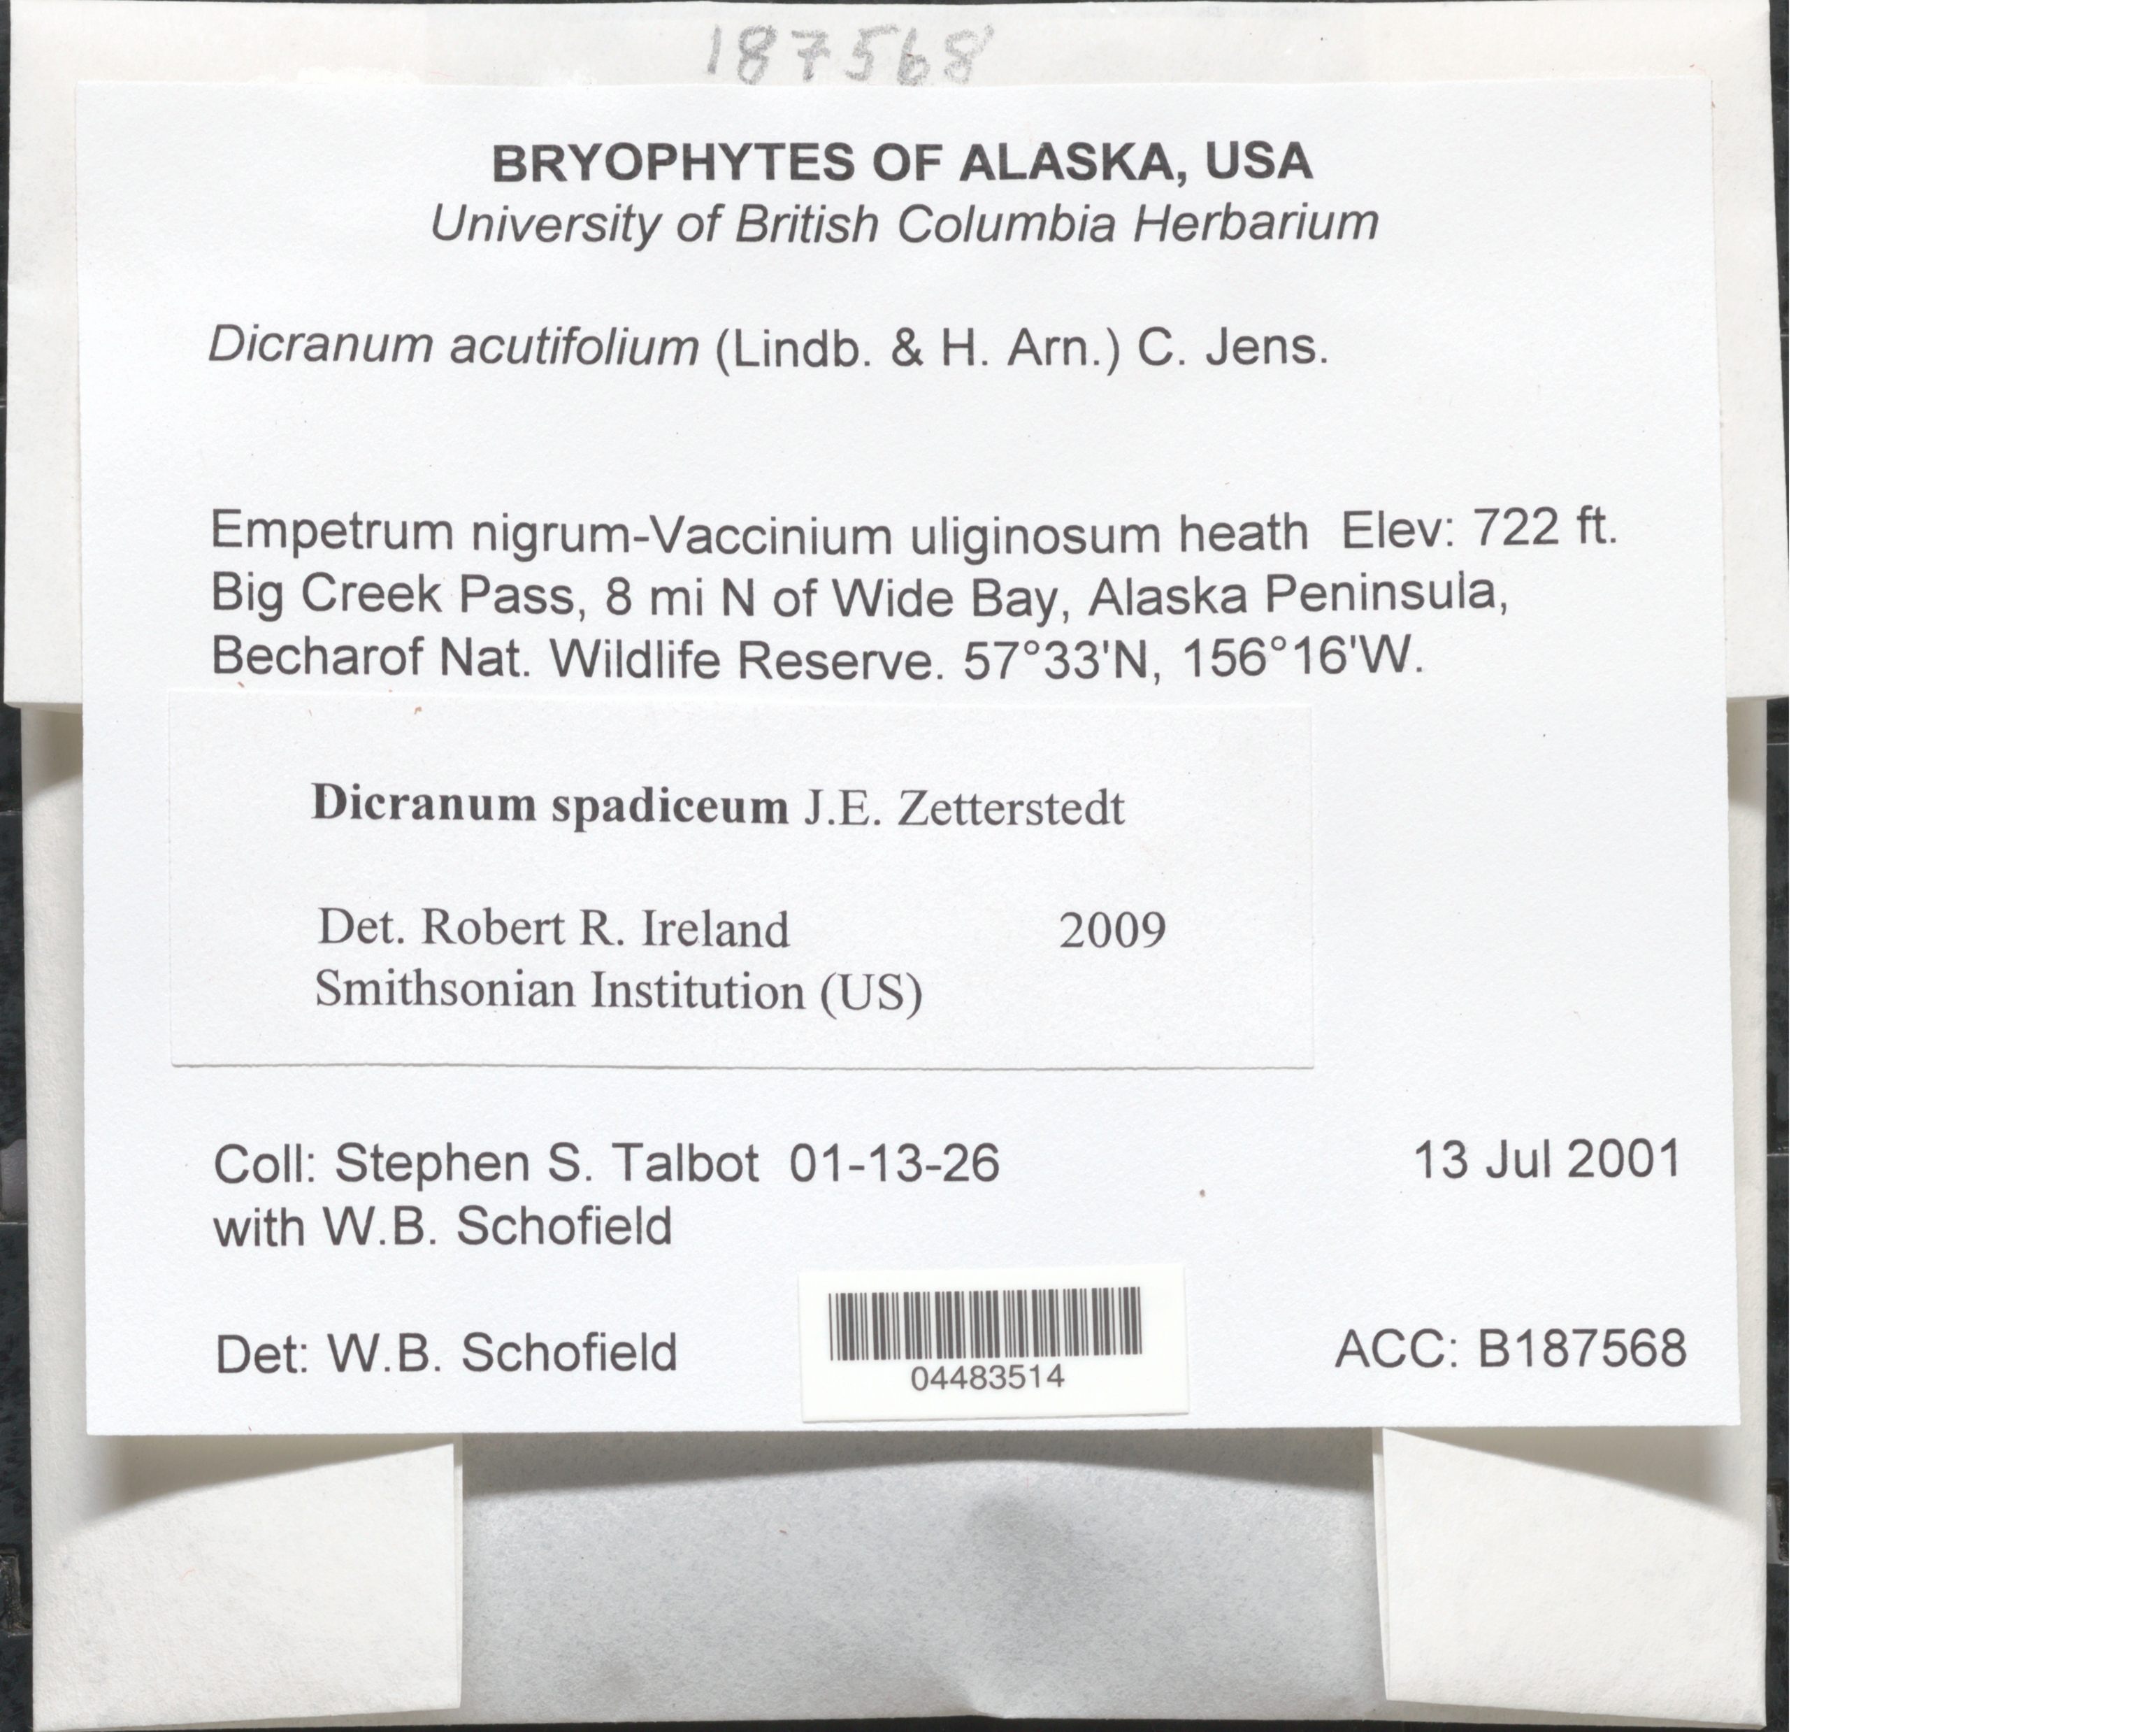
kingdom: Plantae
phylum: Bryophyta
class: Bryopsida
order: Dicranales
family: Dicranaceae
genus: Dicranum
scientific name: Dicranum spadiceum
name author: J.E. Zetterst.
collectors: S. S. Talbot & W. Schofield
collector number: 01-13-26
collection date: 2001-07-13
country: United States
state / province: Alaska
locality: Big Creek Pass, 8 mi N of Wide Bay, Alaska Peninsula, Becharof Nat. Wildlife Reserve.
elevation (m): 220